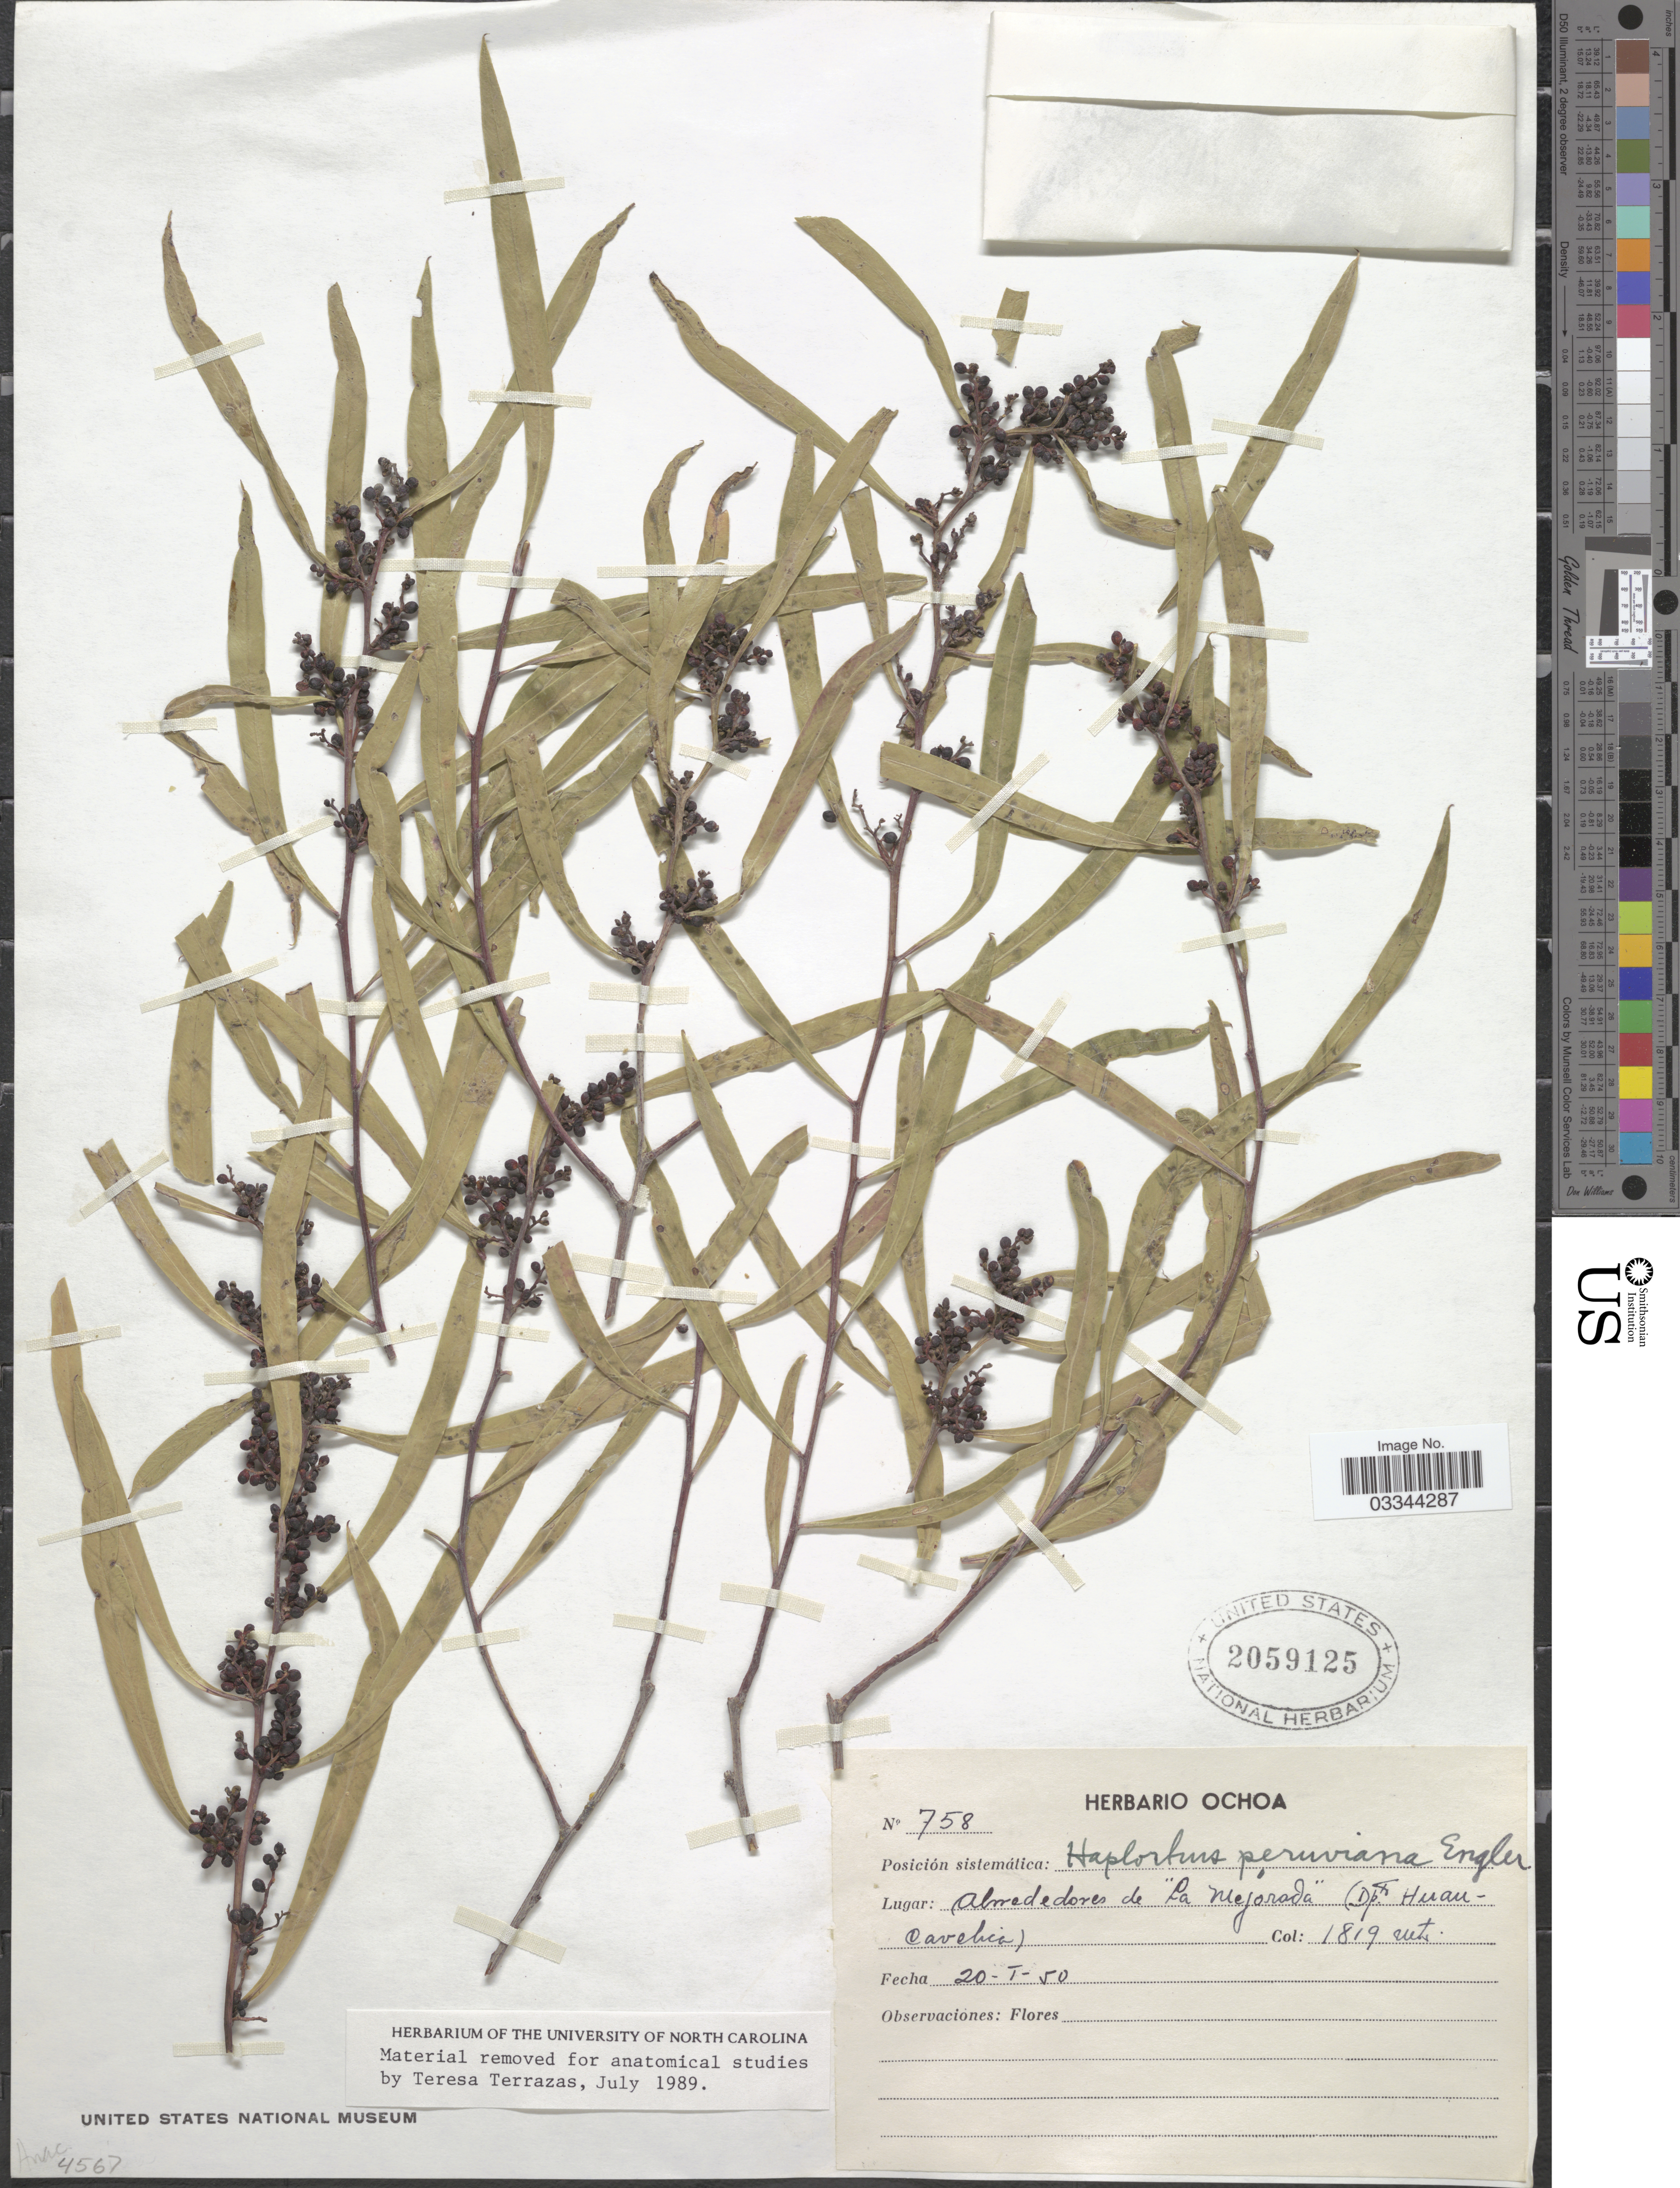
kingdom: Plantae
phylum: Tracheophyta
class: Magnoliopsida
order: Sapindales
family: Anacardiaceae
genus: Haplorhus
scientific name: Haplorhus peruviana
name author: Engl.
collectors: ex herb. Ochoa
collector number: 758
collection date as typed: Transcribed d/m/y: 20/1/50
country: Peru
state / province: Huancavelica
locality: Alrededores de "La Mejorada" (Dpto. Huancavelica).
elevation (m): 1819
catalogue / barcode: US 2059125